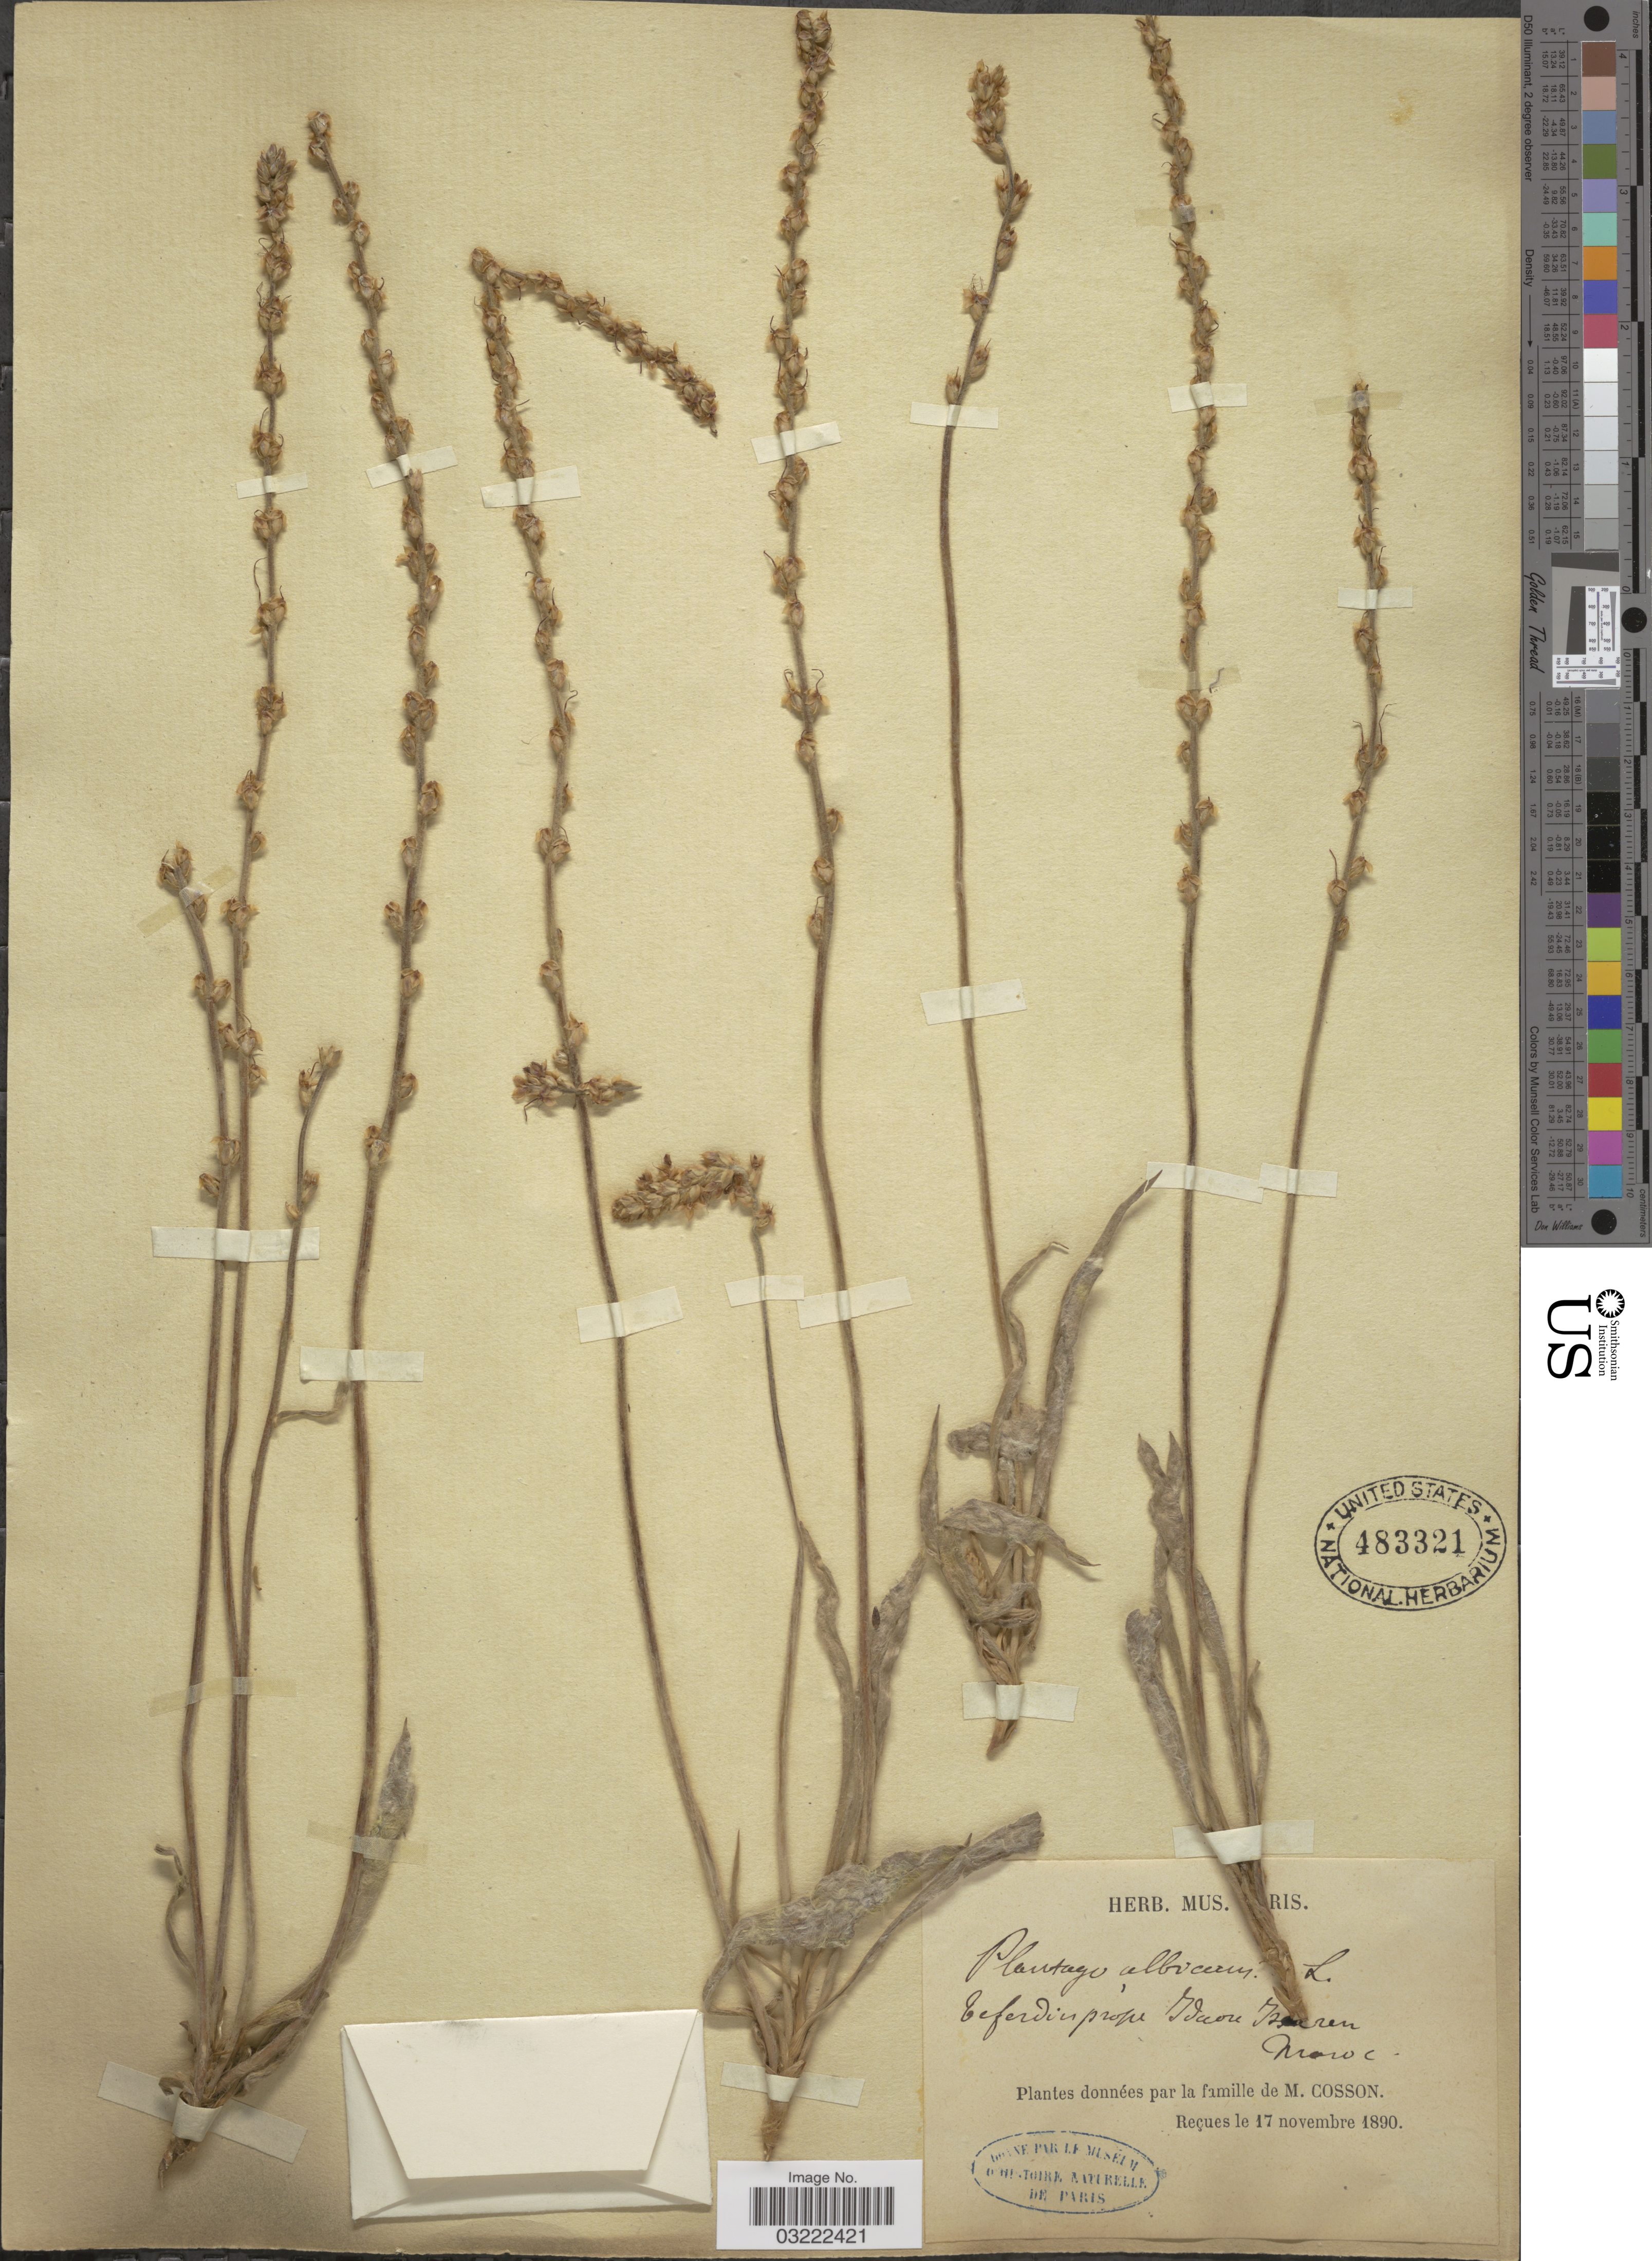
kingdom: Plantae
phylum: Tracheophyta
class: Magnoliopsida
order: Lamiales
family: Plantaginaceae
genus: Plantago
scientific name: Plantago albicans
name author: L.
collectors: M. Cosson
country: Morocco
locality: Teferdine prope Idaou Issaren.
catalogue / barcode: US 483321